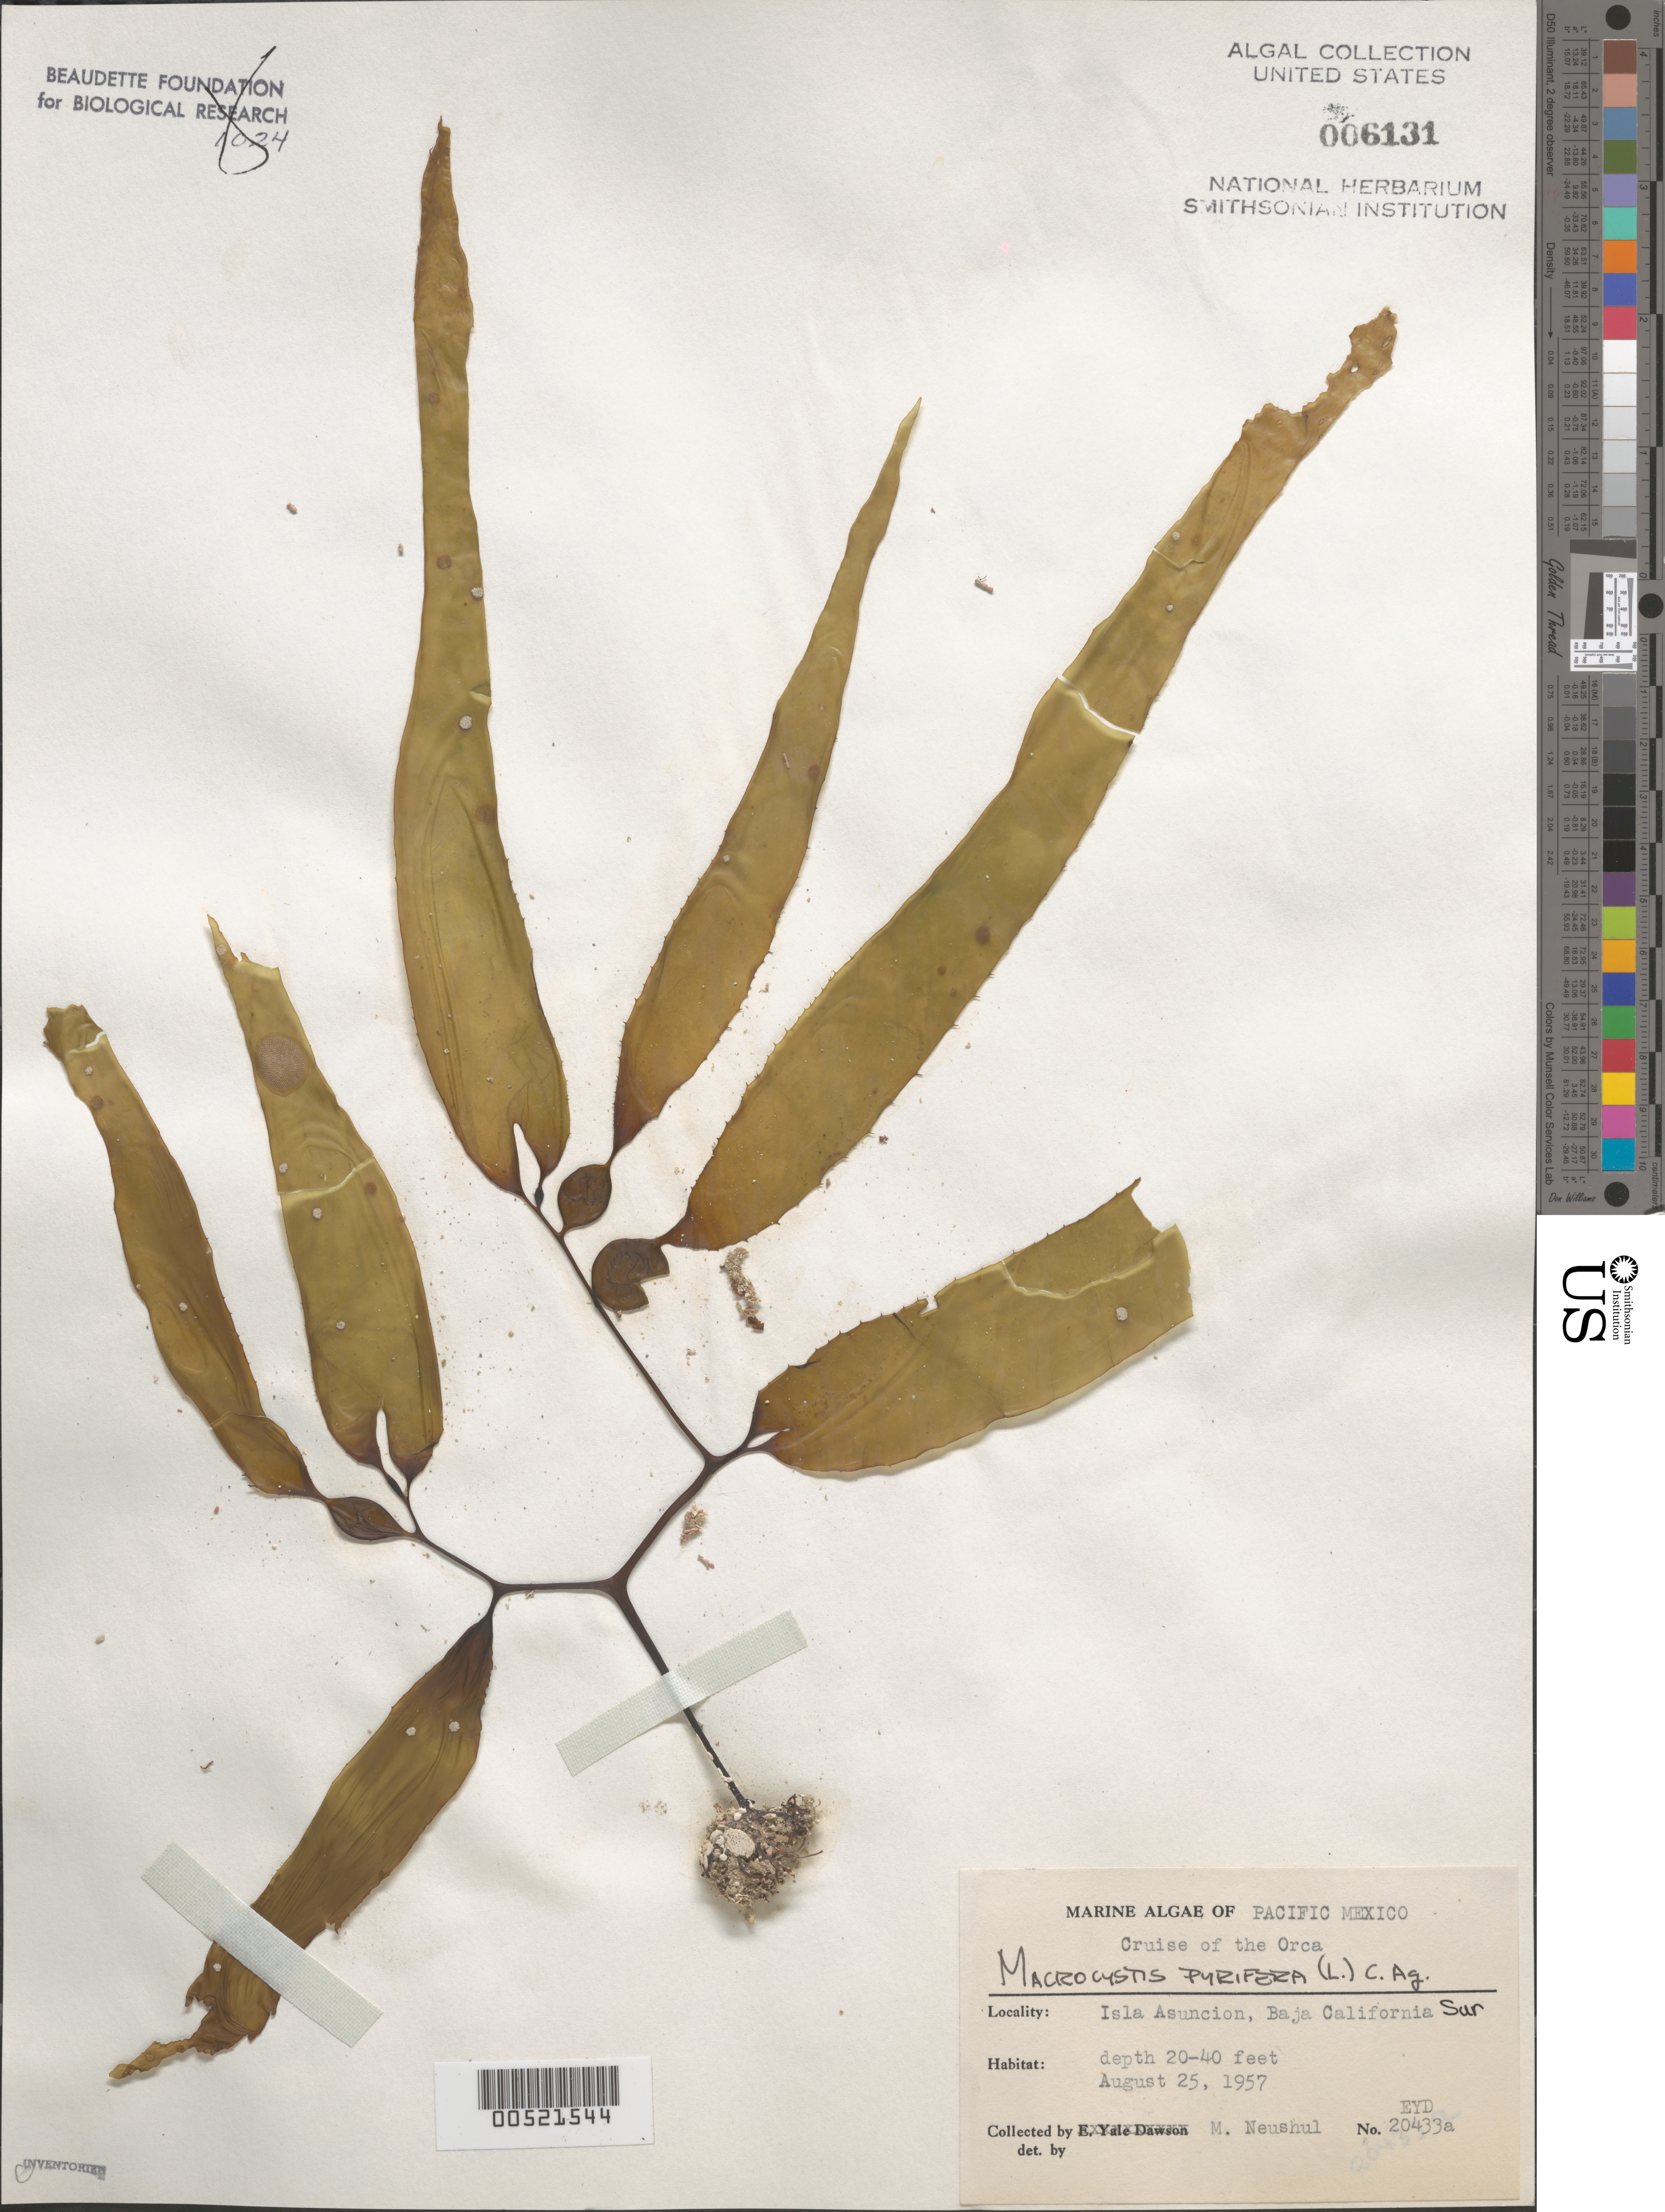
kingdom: Chromista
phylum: Ochrophyta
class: Phaeophyceae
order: Laminariales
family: Laminariaceae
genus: Macrocystis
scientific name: Macrocystis pyrifera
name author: (L.) C. Agardh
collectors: M. Neushul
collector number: EYD 20433a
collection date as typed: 25 Aug 1957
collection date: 1957-08-25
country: Mexico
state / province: Baja California Sur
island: Isla Asuncion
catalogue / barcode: US 6131